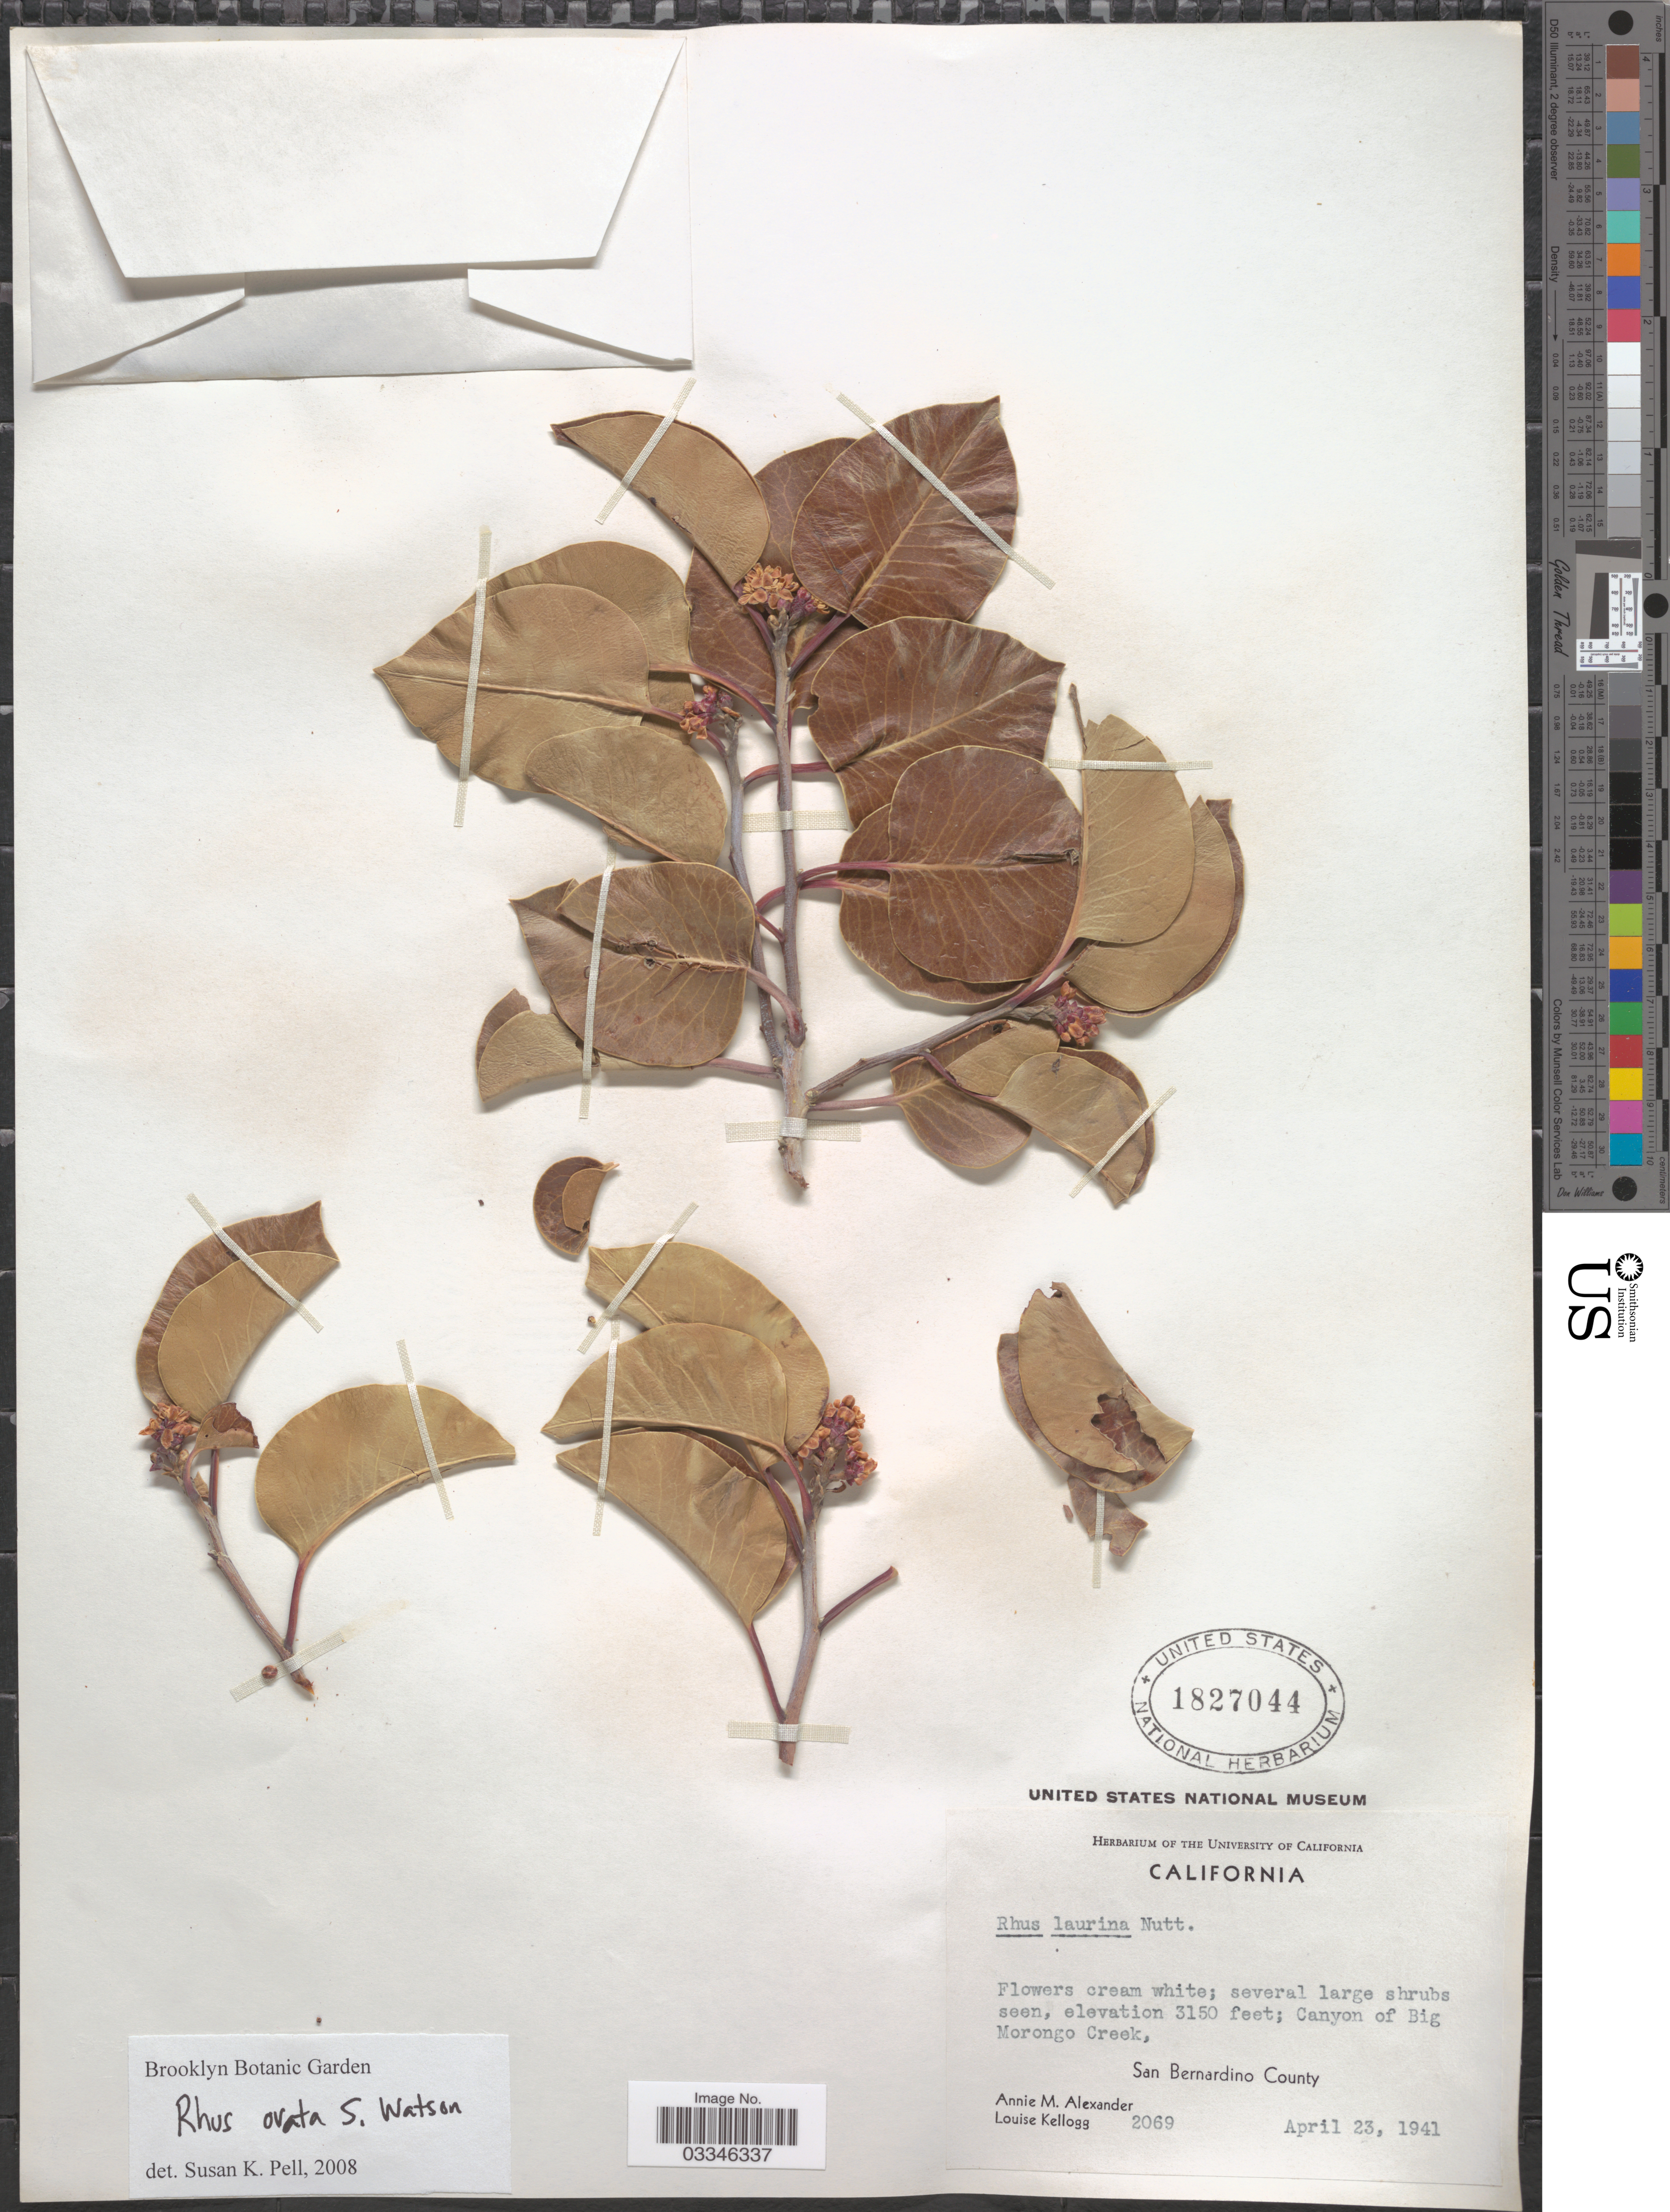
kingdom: Plantae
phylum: Tracheophyta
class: Magnoliopsida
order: Sapindales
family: Anacardiaceae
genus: Rhus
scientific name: Rhus ovata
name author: S. Watson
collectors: A. M. Alexander & L. Kellogg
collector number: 2069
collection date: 1941-04-23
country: United States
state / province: California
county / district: San Bernardino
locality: Canyon of Big Morongo Creek, San Bernardino County.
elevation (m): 960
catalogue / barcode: US 1827044